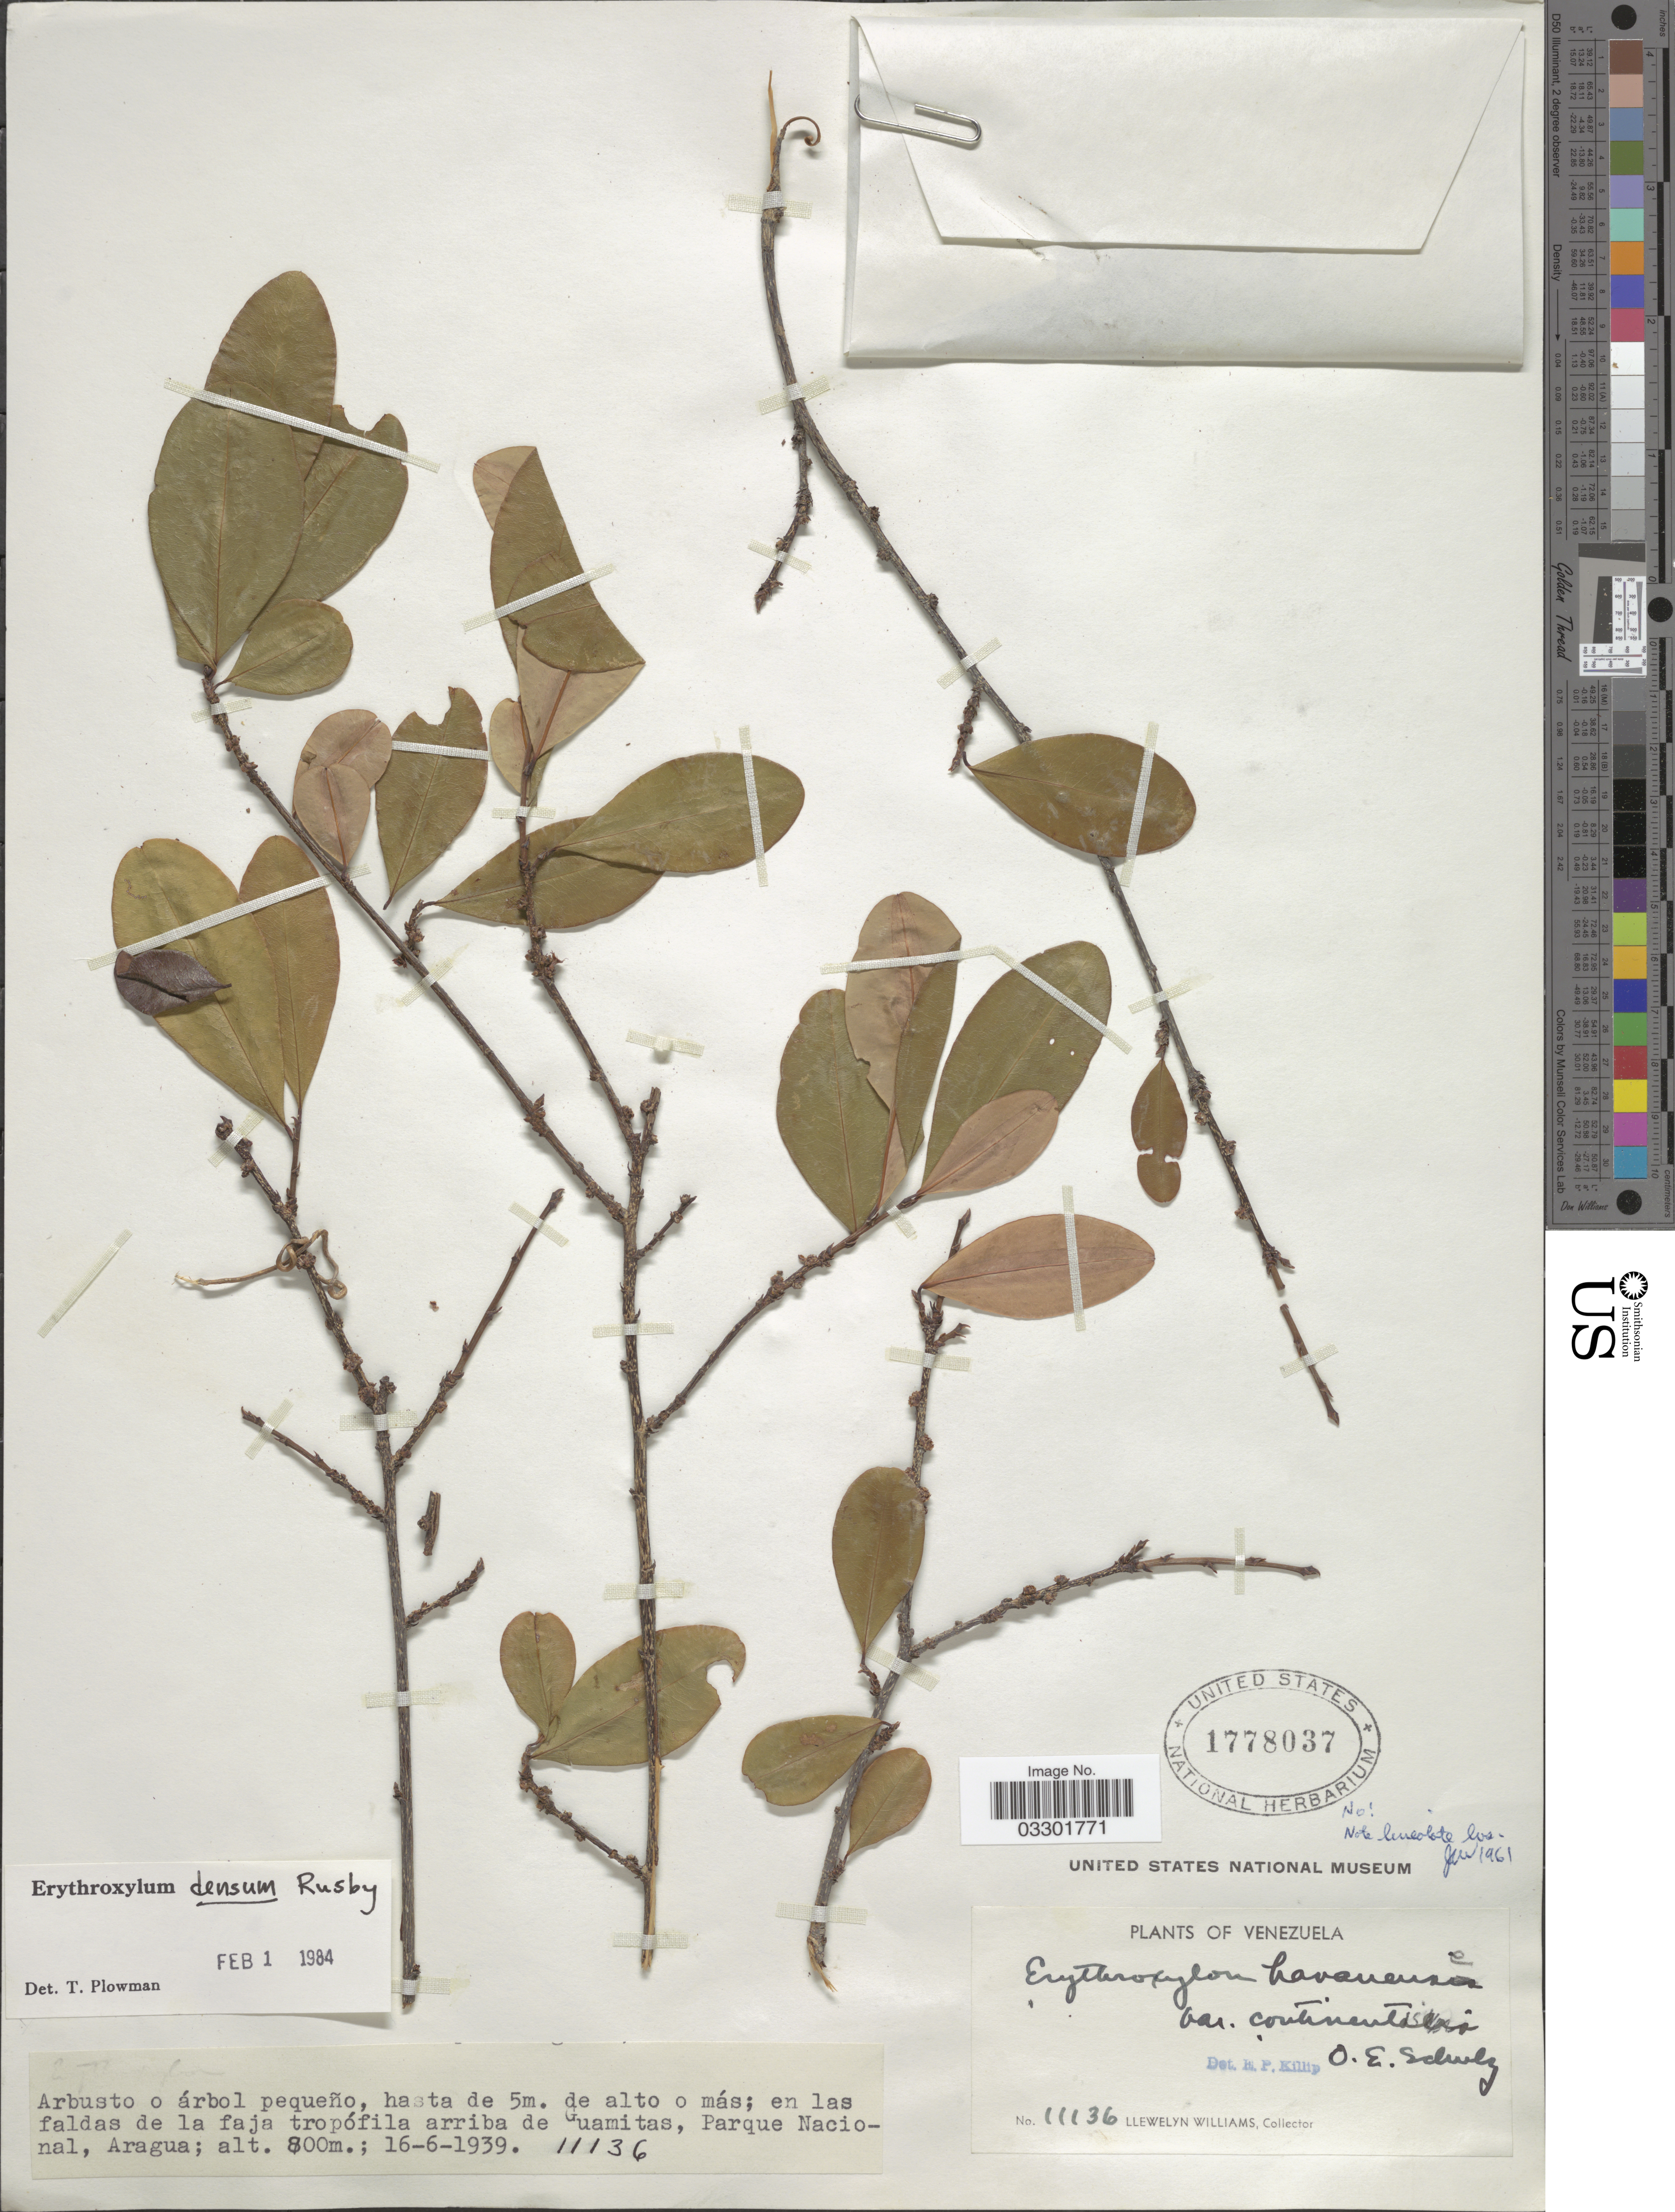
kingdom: Plantae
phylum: Tracheophyta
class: Magnoliopsida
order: Malpighiales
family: Erythroxylaceae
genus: Erythroxylum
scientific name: Erythroxylum densum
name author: Rusby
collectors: Ll. Williams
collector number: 11136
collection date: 1939-06-16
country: Venezuela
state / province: Aragua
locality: La faja tropófila de Guamitas, Parque Nacional.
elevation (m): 100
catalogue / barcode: US 1778037